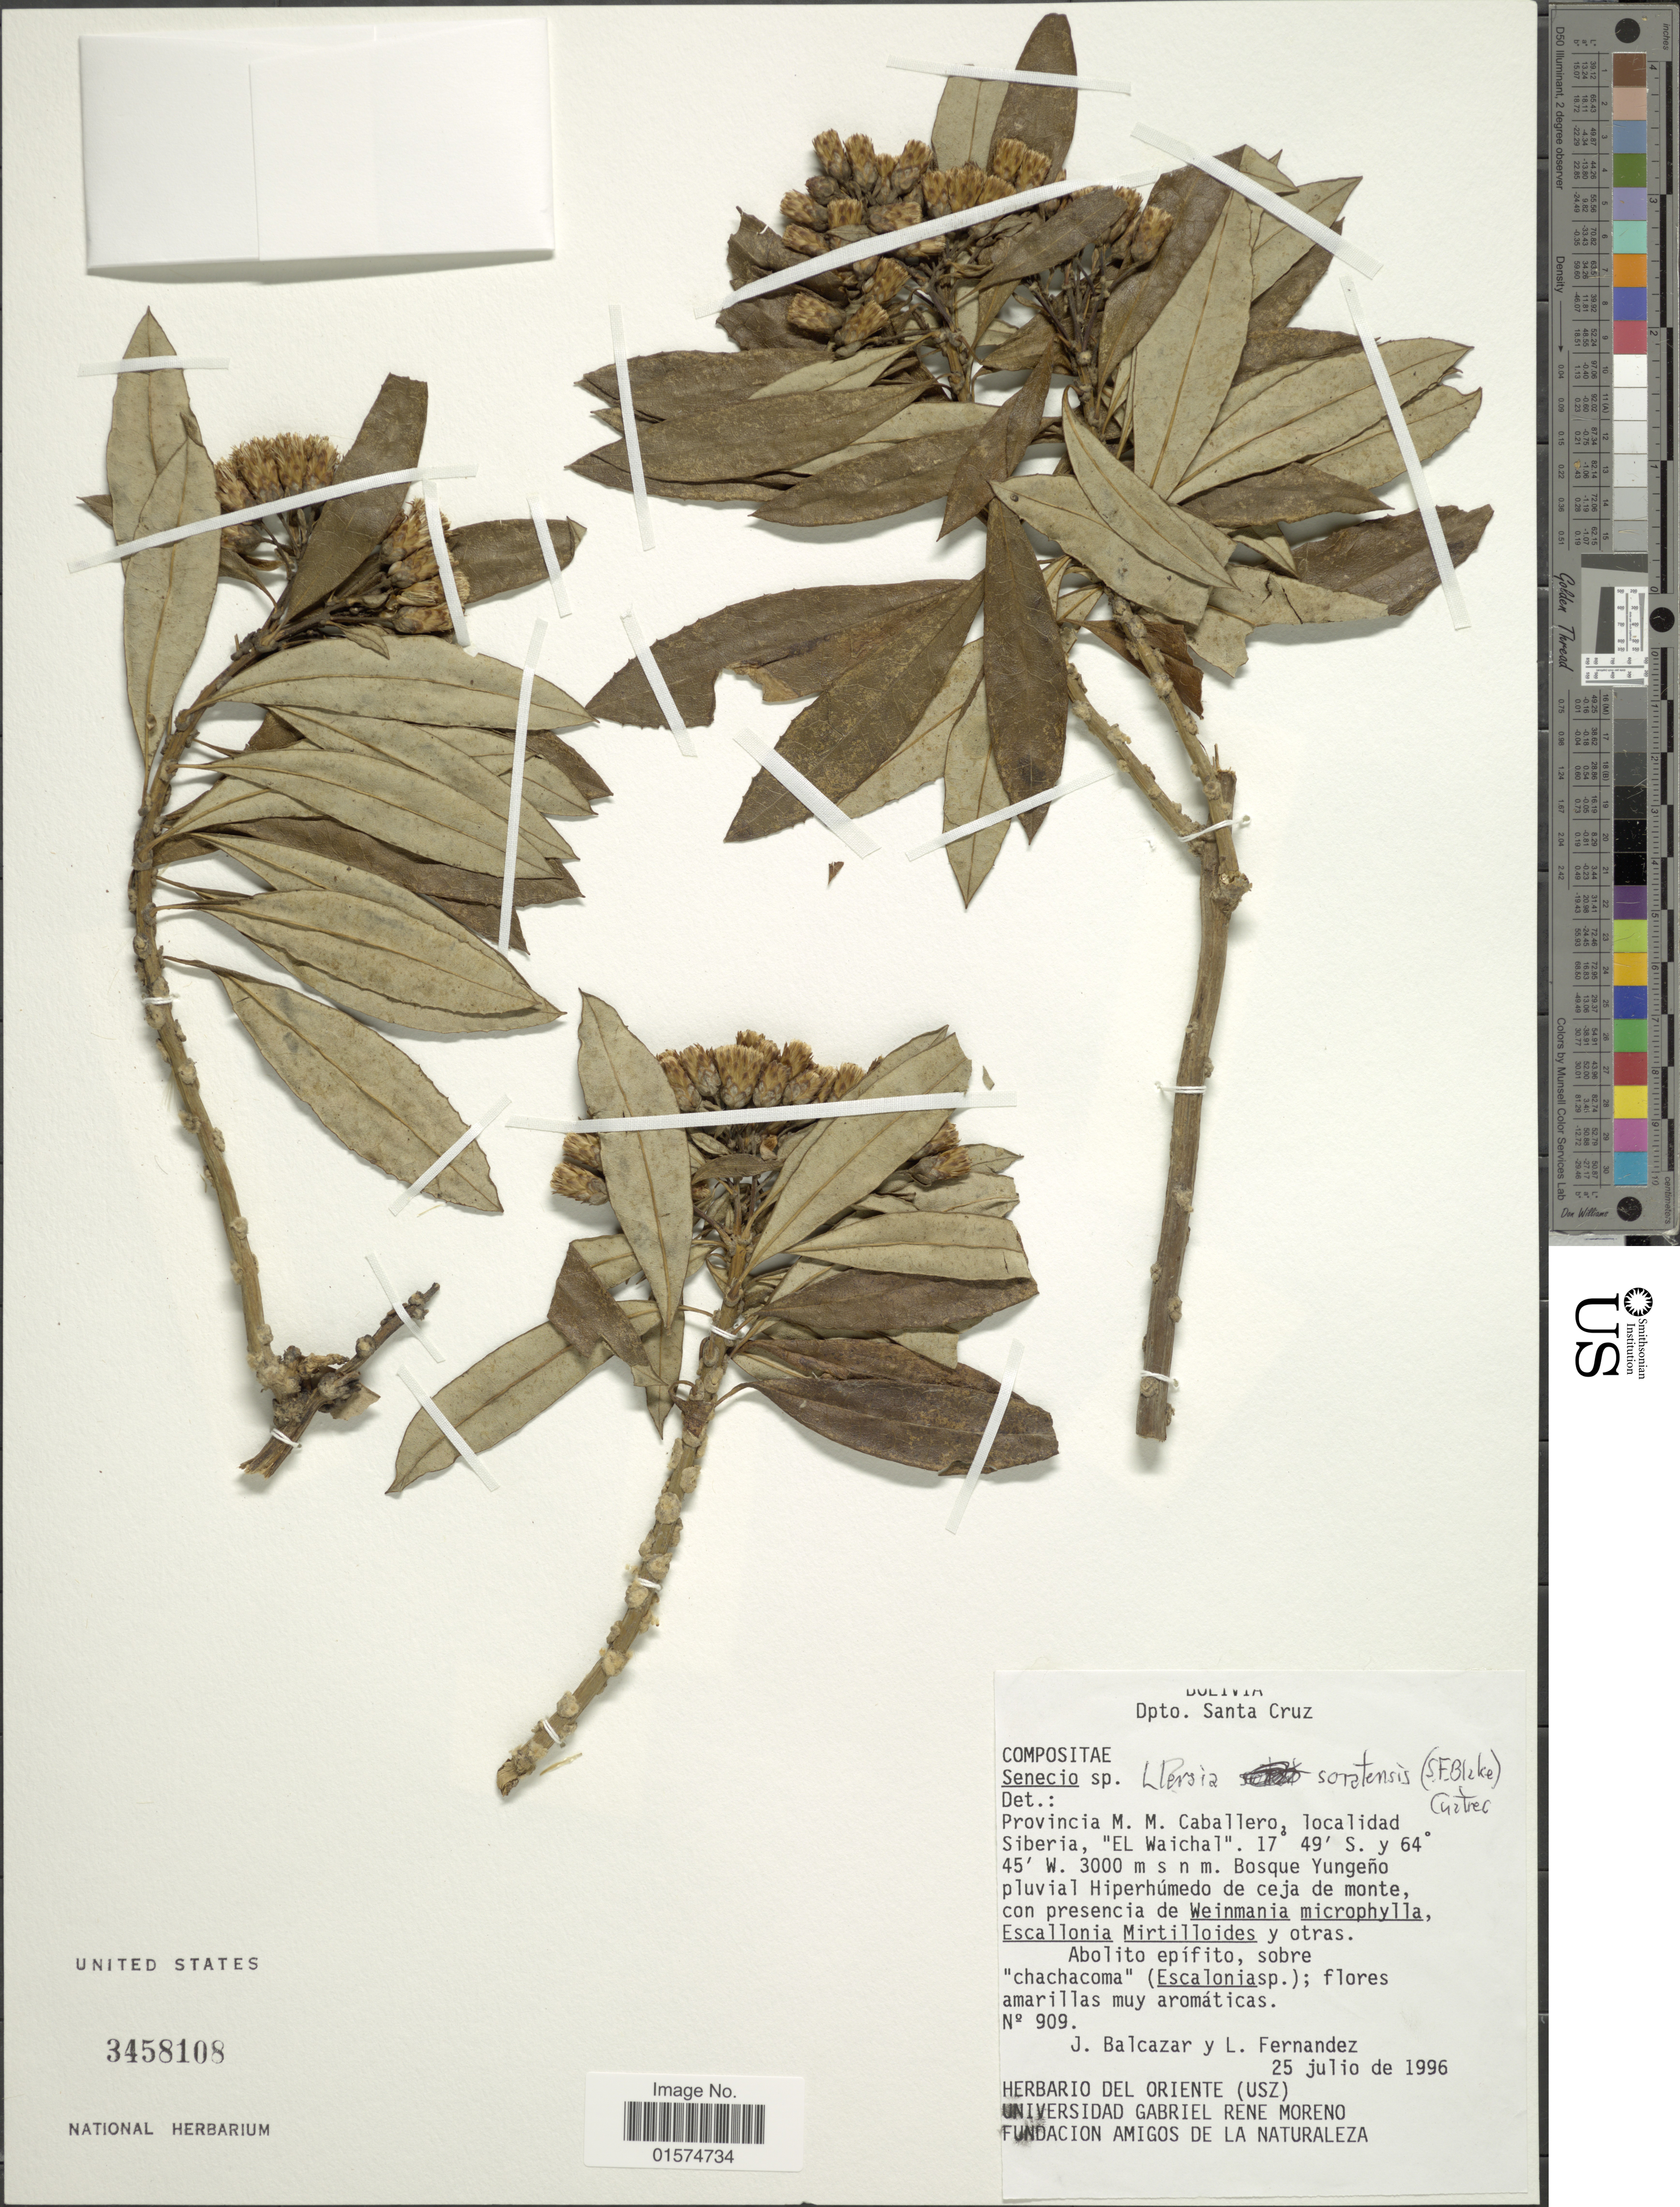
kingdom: Plantae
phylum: Tracheophyta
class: Magnoliopsida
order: Asterales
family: Asteraceae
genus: Llerasia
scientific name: Llerasia soratensis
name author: (S.F. Blake) Cuatrec.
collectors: J. Balcazar & L. Fernandez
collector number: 909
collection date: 1996-07-25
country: Bolivia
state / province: Santa Cruz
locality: Provincia M. M. Caballero, localidad Siberia, "El Waichal"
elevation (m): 3000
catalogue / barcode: US 3458108